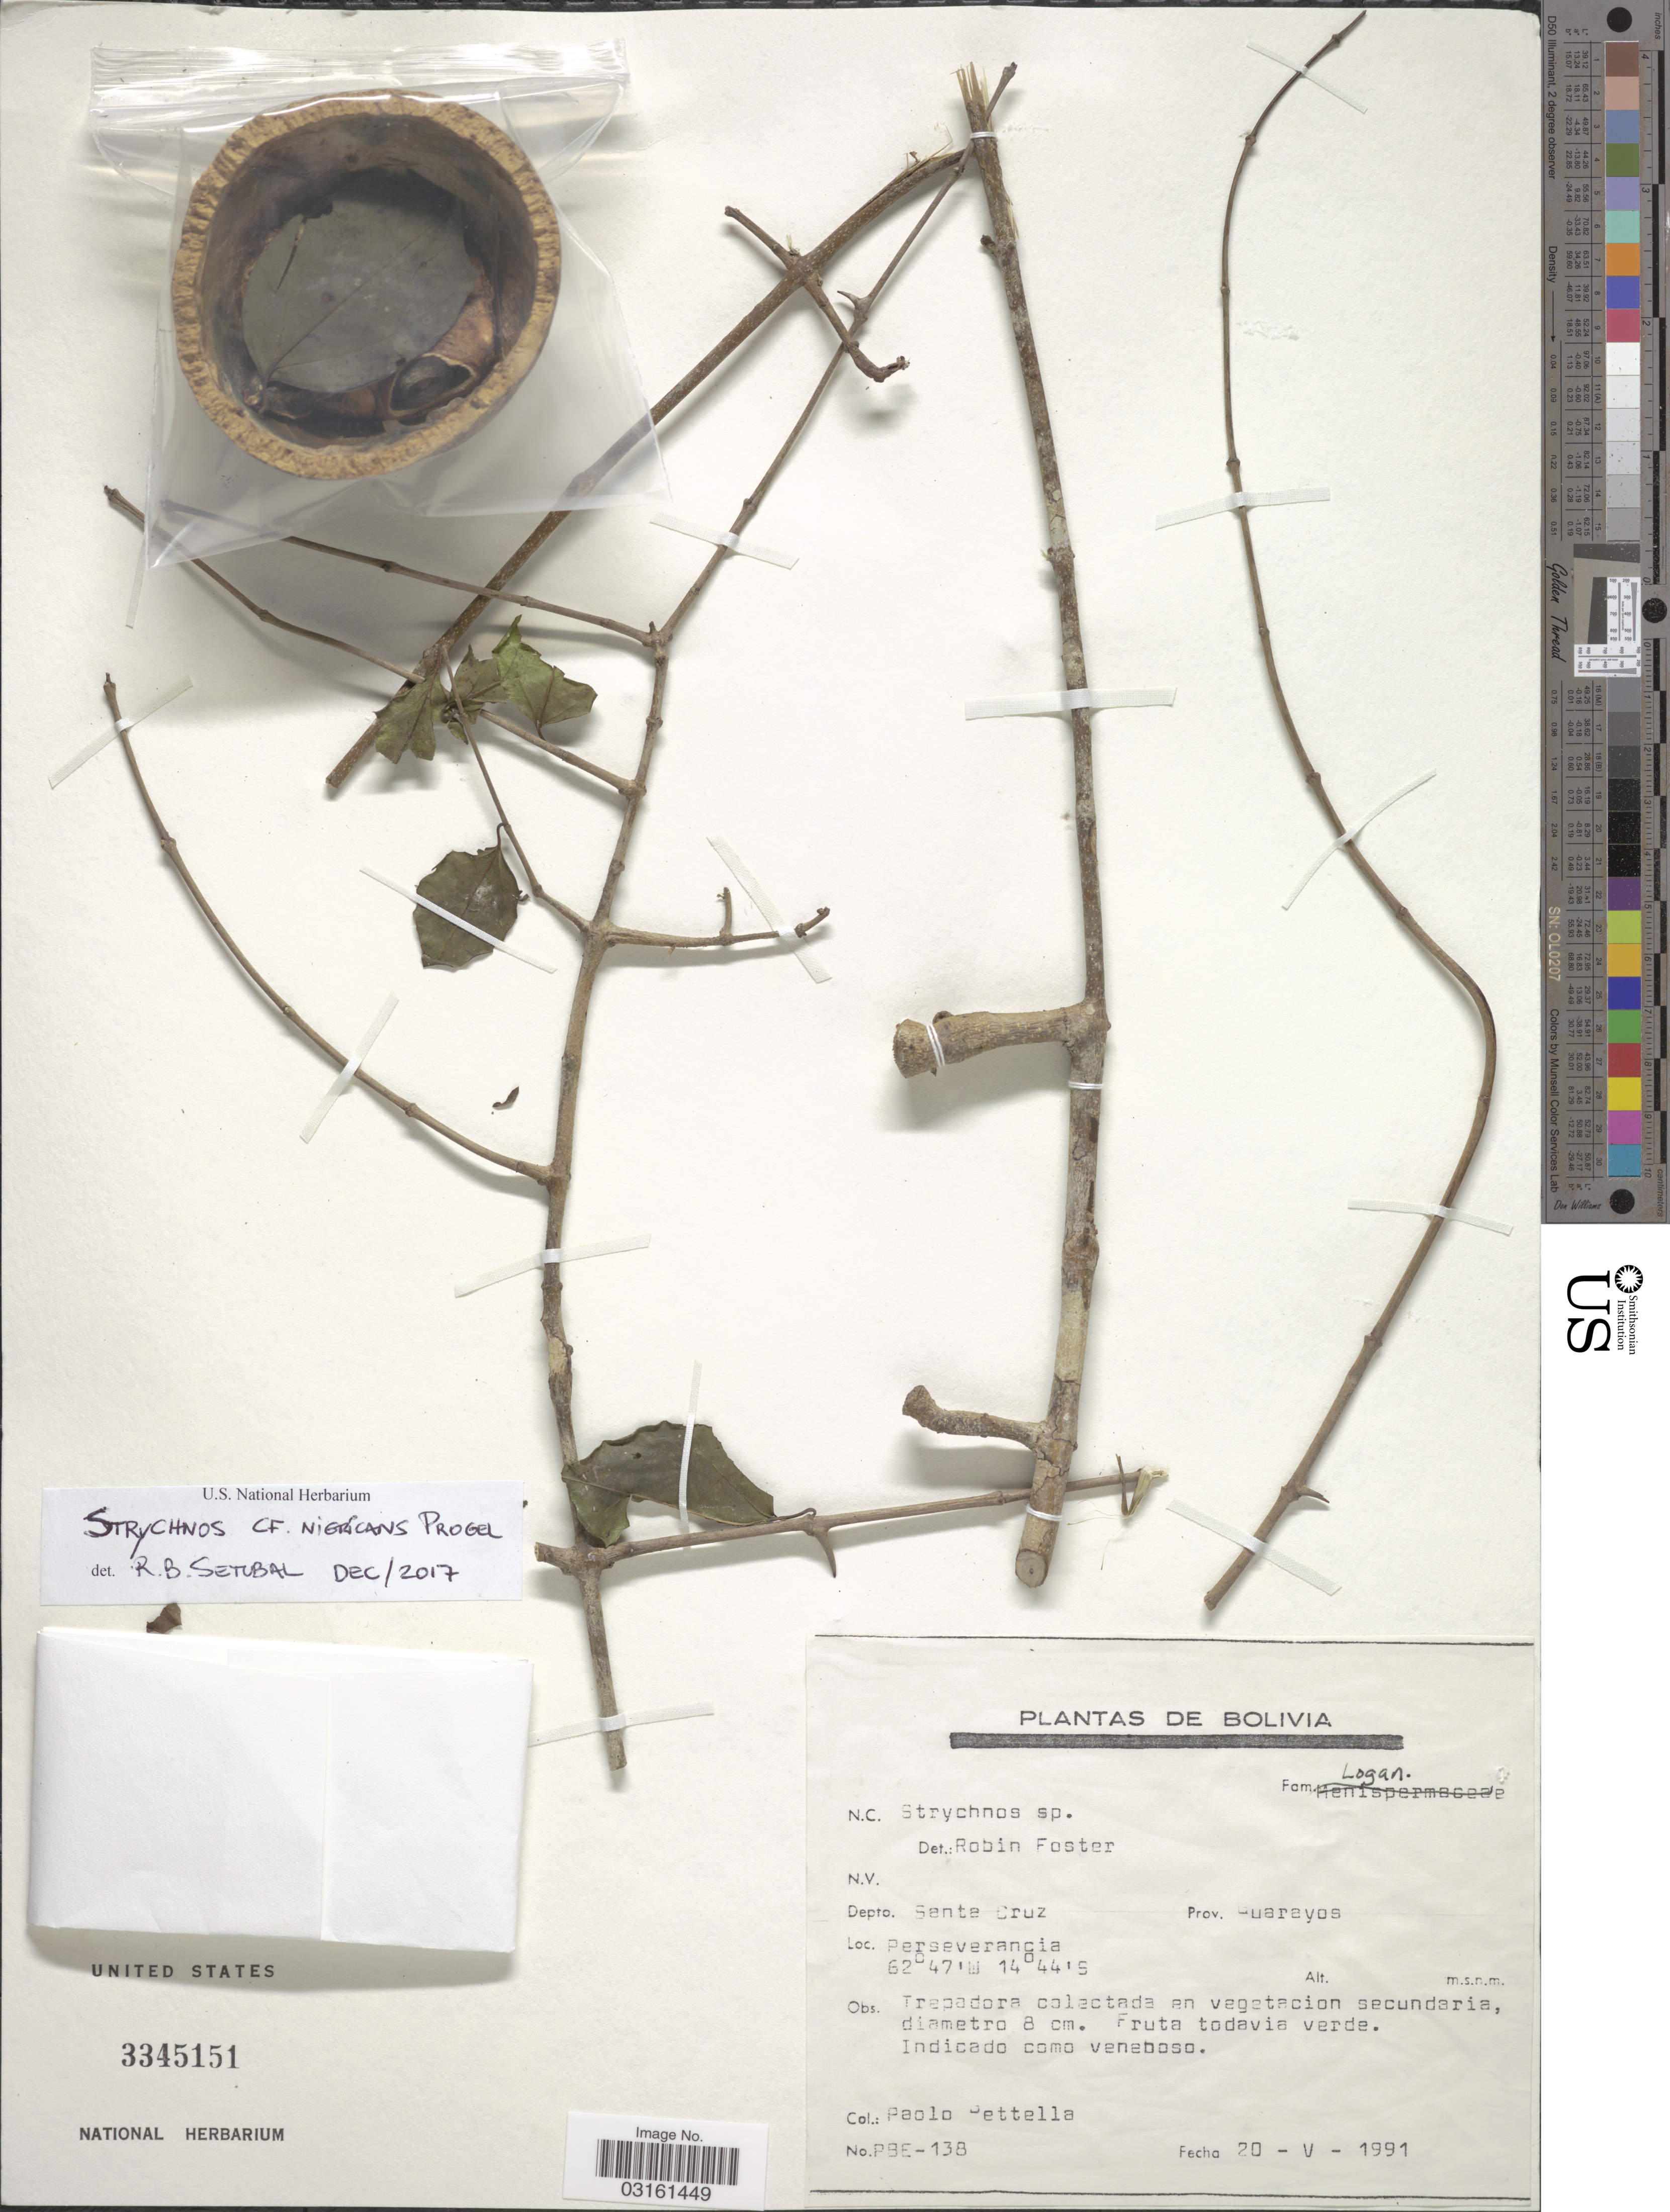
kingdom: Plantae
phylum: Tracheophyta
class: Magnoliopsida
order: Gentianales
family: Loganiaceae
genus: Strychnos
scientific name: Strychnos nigricans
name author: Progel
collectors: P. Bettella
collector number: PBE-138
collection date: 1991-05-20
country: Bolivia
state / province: Santa Cruz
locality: Depto. Santa Cruz, Prov. Guarayos. Perseverancia.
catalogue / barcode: US 3345151